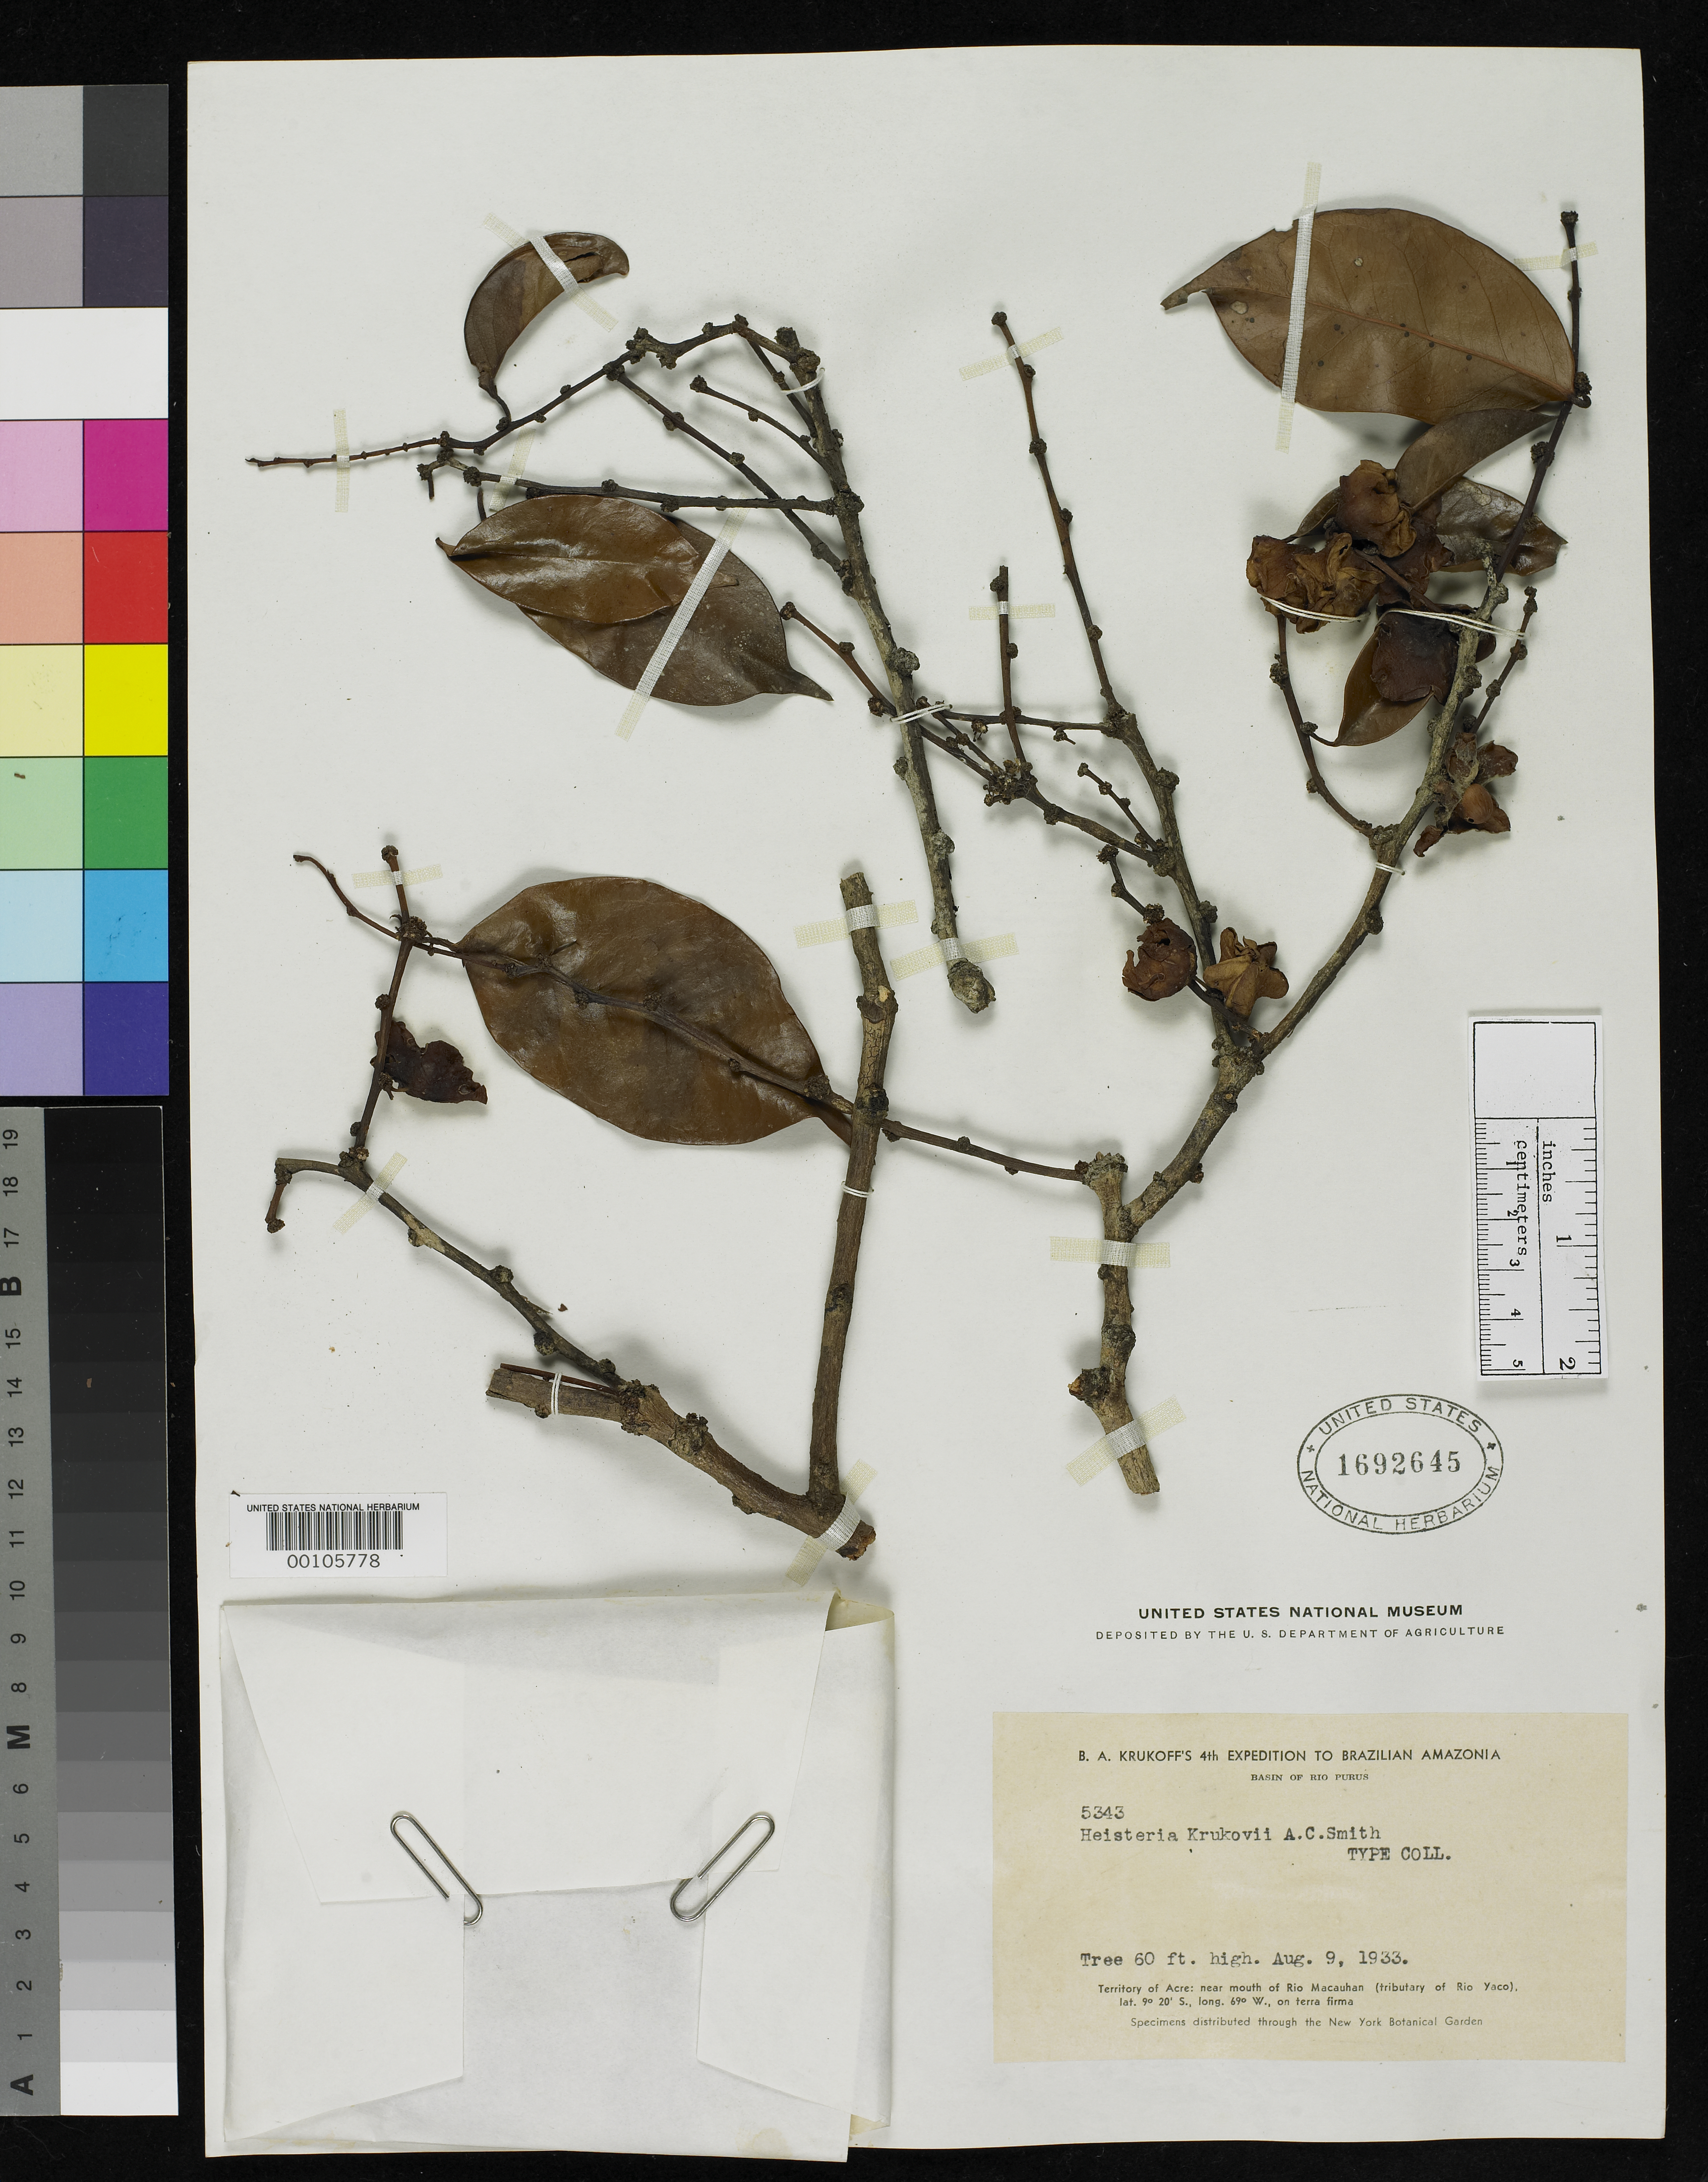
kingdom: Plantae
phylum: Tracheophyta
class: Magnoliopsida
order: Santalales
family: Erythropalaceae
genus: Heisteria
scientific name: Heisteria krukovii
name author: A.C. Sm.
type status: Isotype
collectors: B. A. Krukoff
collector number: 5343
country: Brazil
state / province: Acre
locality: Near mouth of Rio Macauhan.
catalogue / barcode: US 1692645